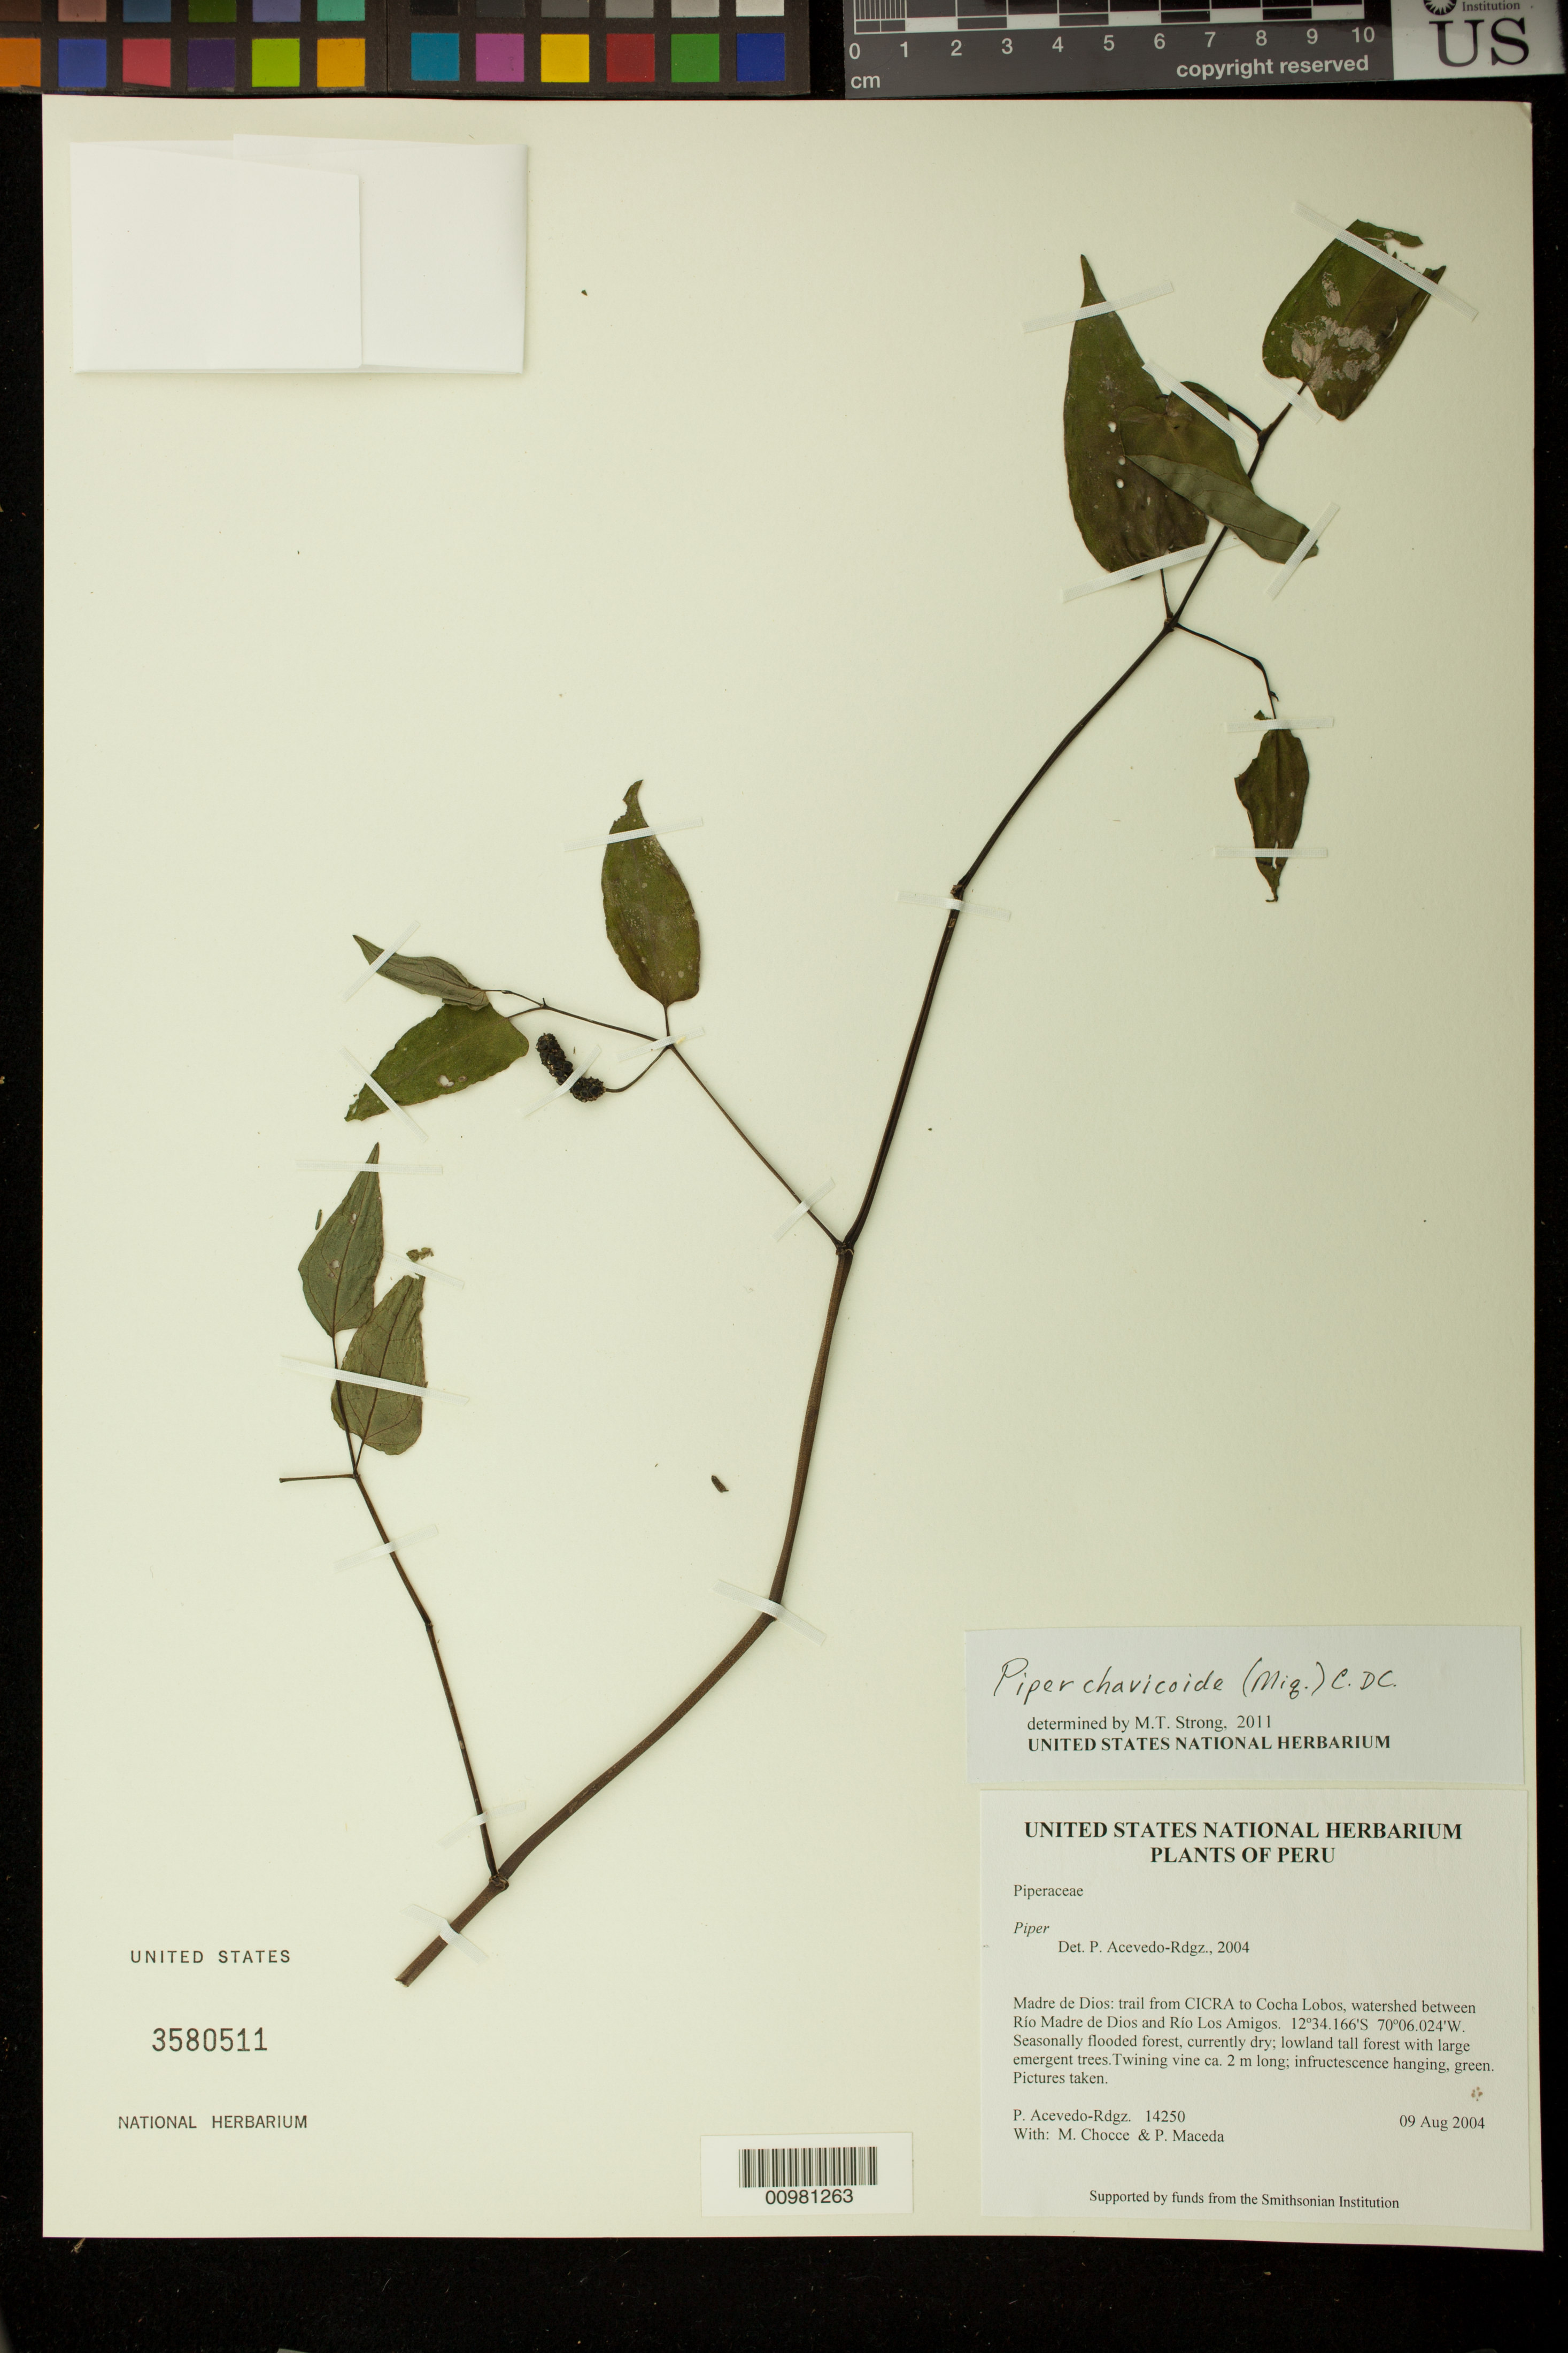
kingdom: Plantae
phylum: Tracheophyta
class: Magnoliopsida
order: Piperales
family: Piperaceae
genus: Piper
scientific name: Piper chavicoide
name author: (Miq.) C. DC.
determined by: Strong, M. T., (US), Smithsonian Institution - National Museum of Natural History (UNITED STATES)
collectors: P. Acevedo-Rodr., M. Chocce & P. Maceda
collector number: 14250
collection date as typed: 09 Aug 2004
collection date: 2004-08-09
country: Peru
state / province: Madre de Dios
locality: Madre de Dios: trail from CICRA to Cocha Lobos, watershed between Río Madre de Dios and Río Los Amigos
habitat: Seasonally flooded forest, currently dry; lowland tall forest with large emergent trees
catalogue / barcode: US 3580511